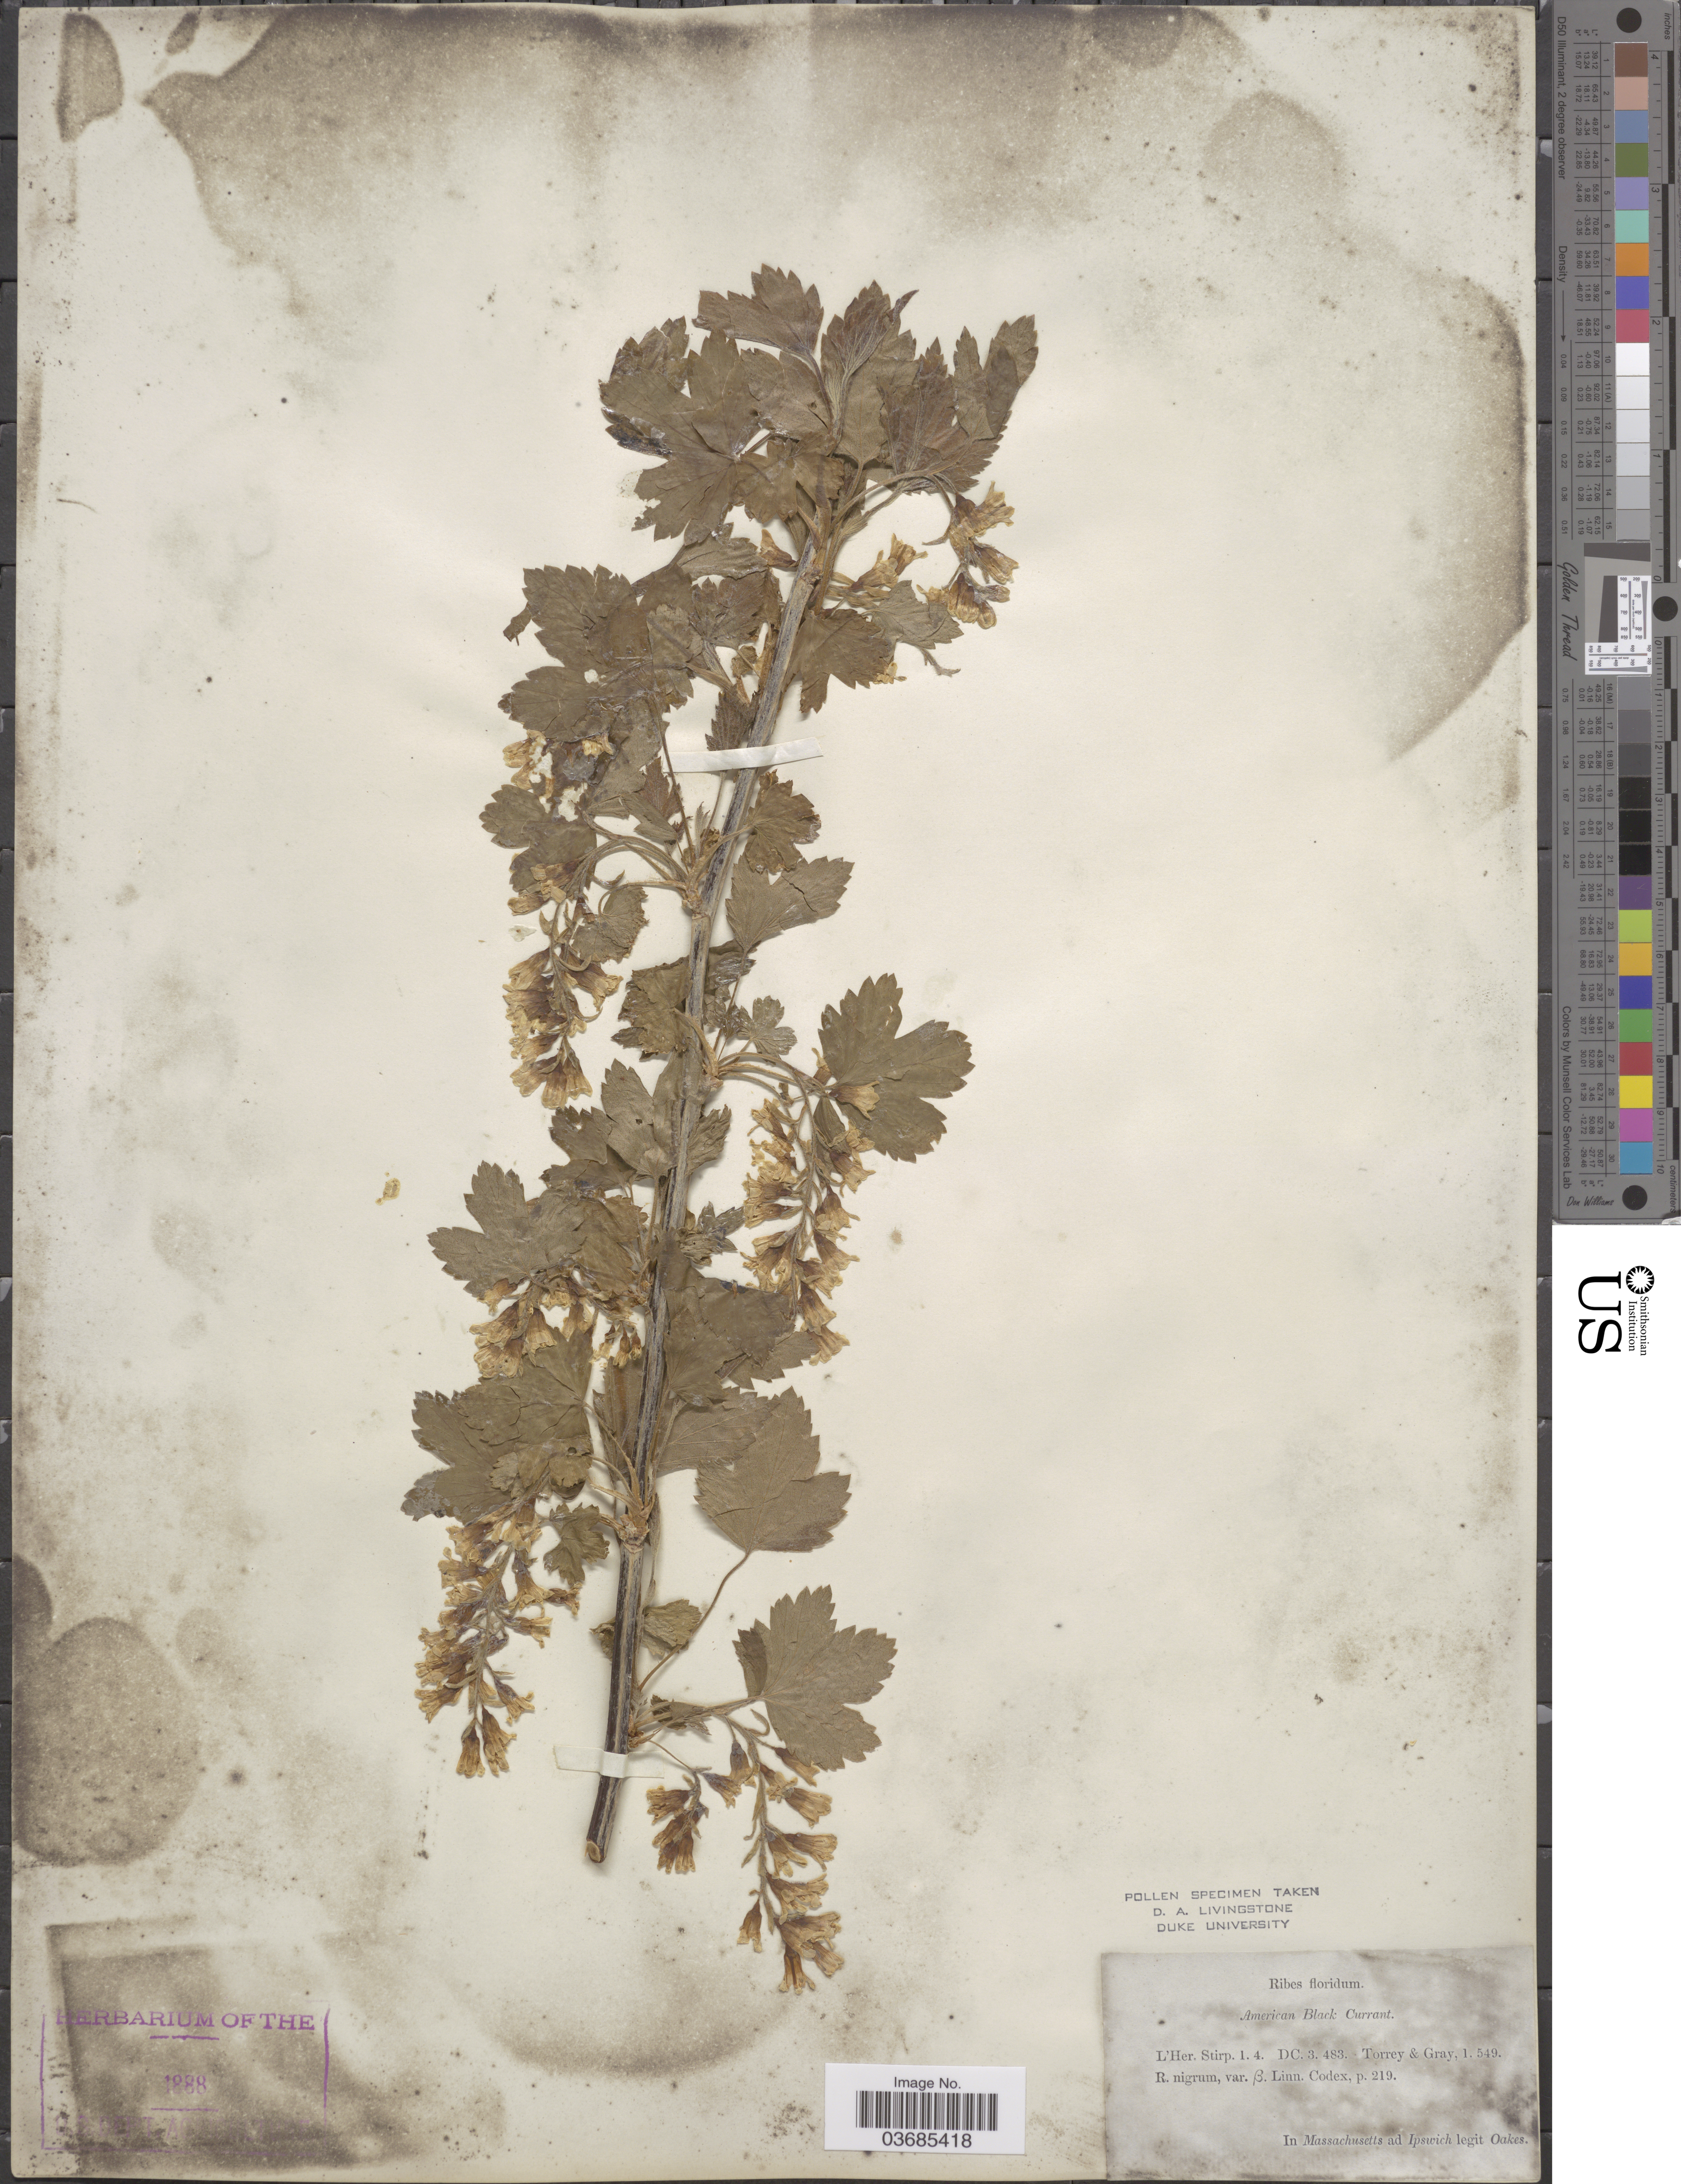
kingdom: Plantae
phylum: Tracheophyta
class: Magnoliopsida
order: Saxifragales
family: Grossulariaceae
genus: Ribes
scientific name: Ribes americanum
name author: Mill.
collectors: -. Oakes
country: United States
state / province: Massachusetts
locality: In Massachusetts ad Ipswich.